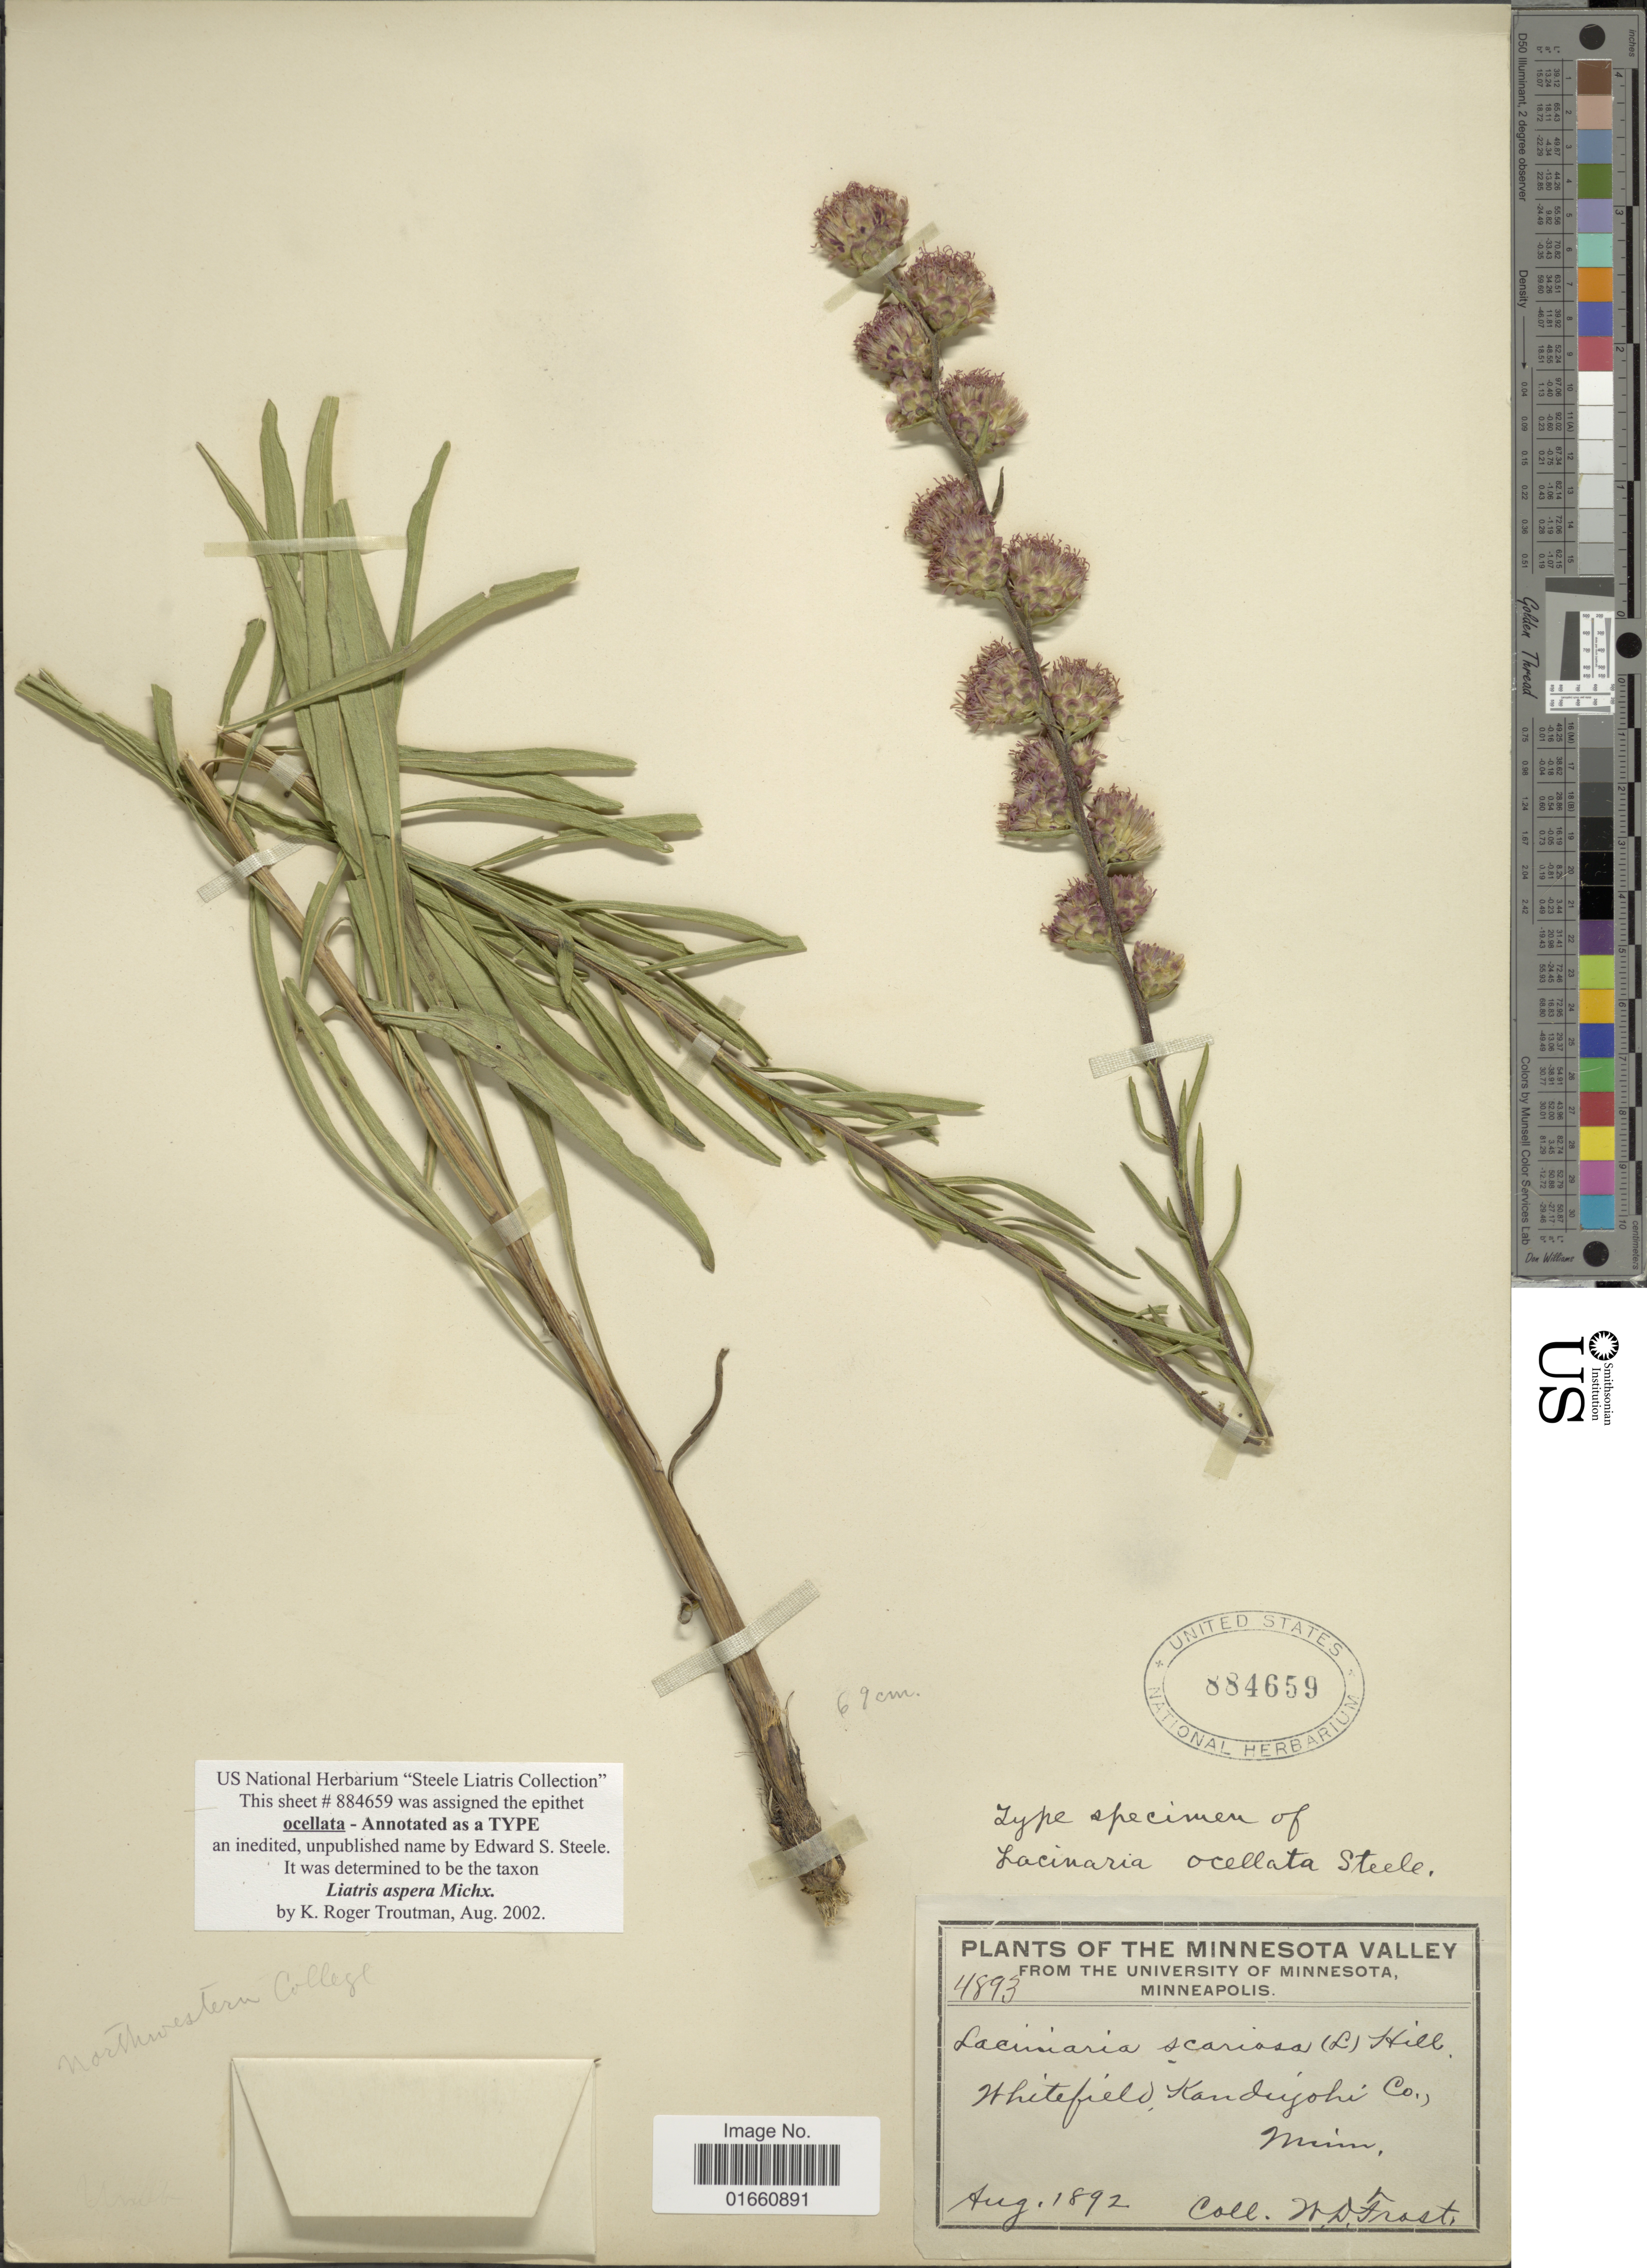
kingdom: Plantae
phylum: Tracheophyta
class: Magnoliopsida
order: Asterales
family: Asteraceae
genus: Liatris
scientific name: Liatris aspera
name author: Michx.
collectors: W. Frost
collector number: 4893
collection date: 1892-08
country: United States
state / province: Minnesota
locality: Whitefield, Kandiyohi Co.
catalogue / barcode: US 884659